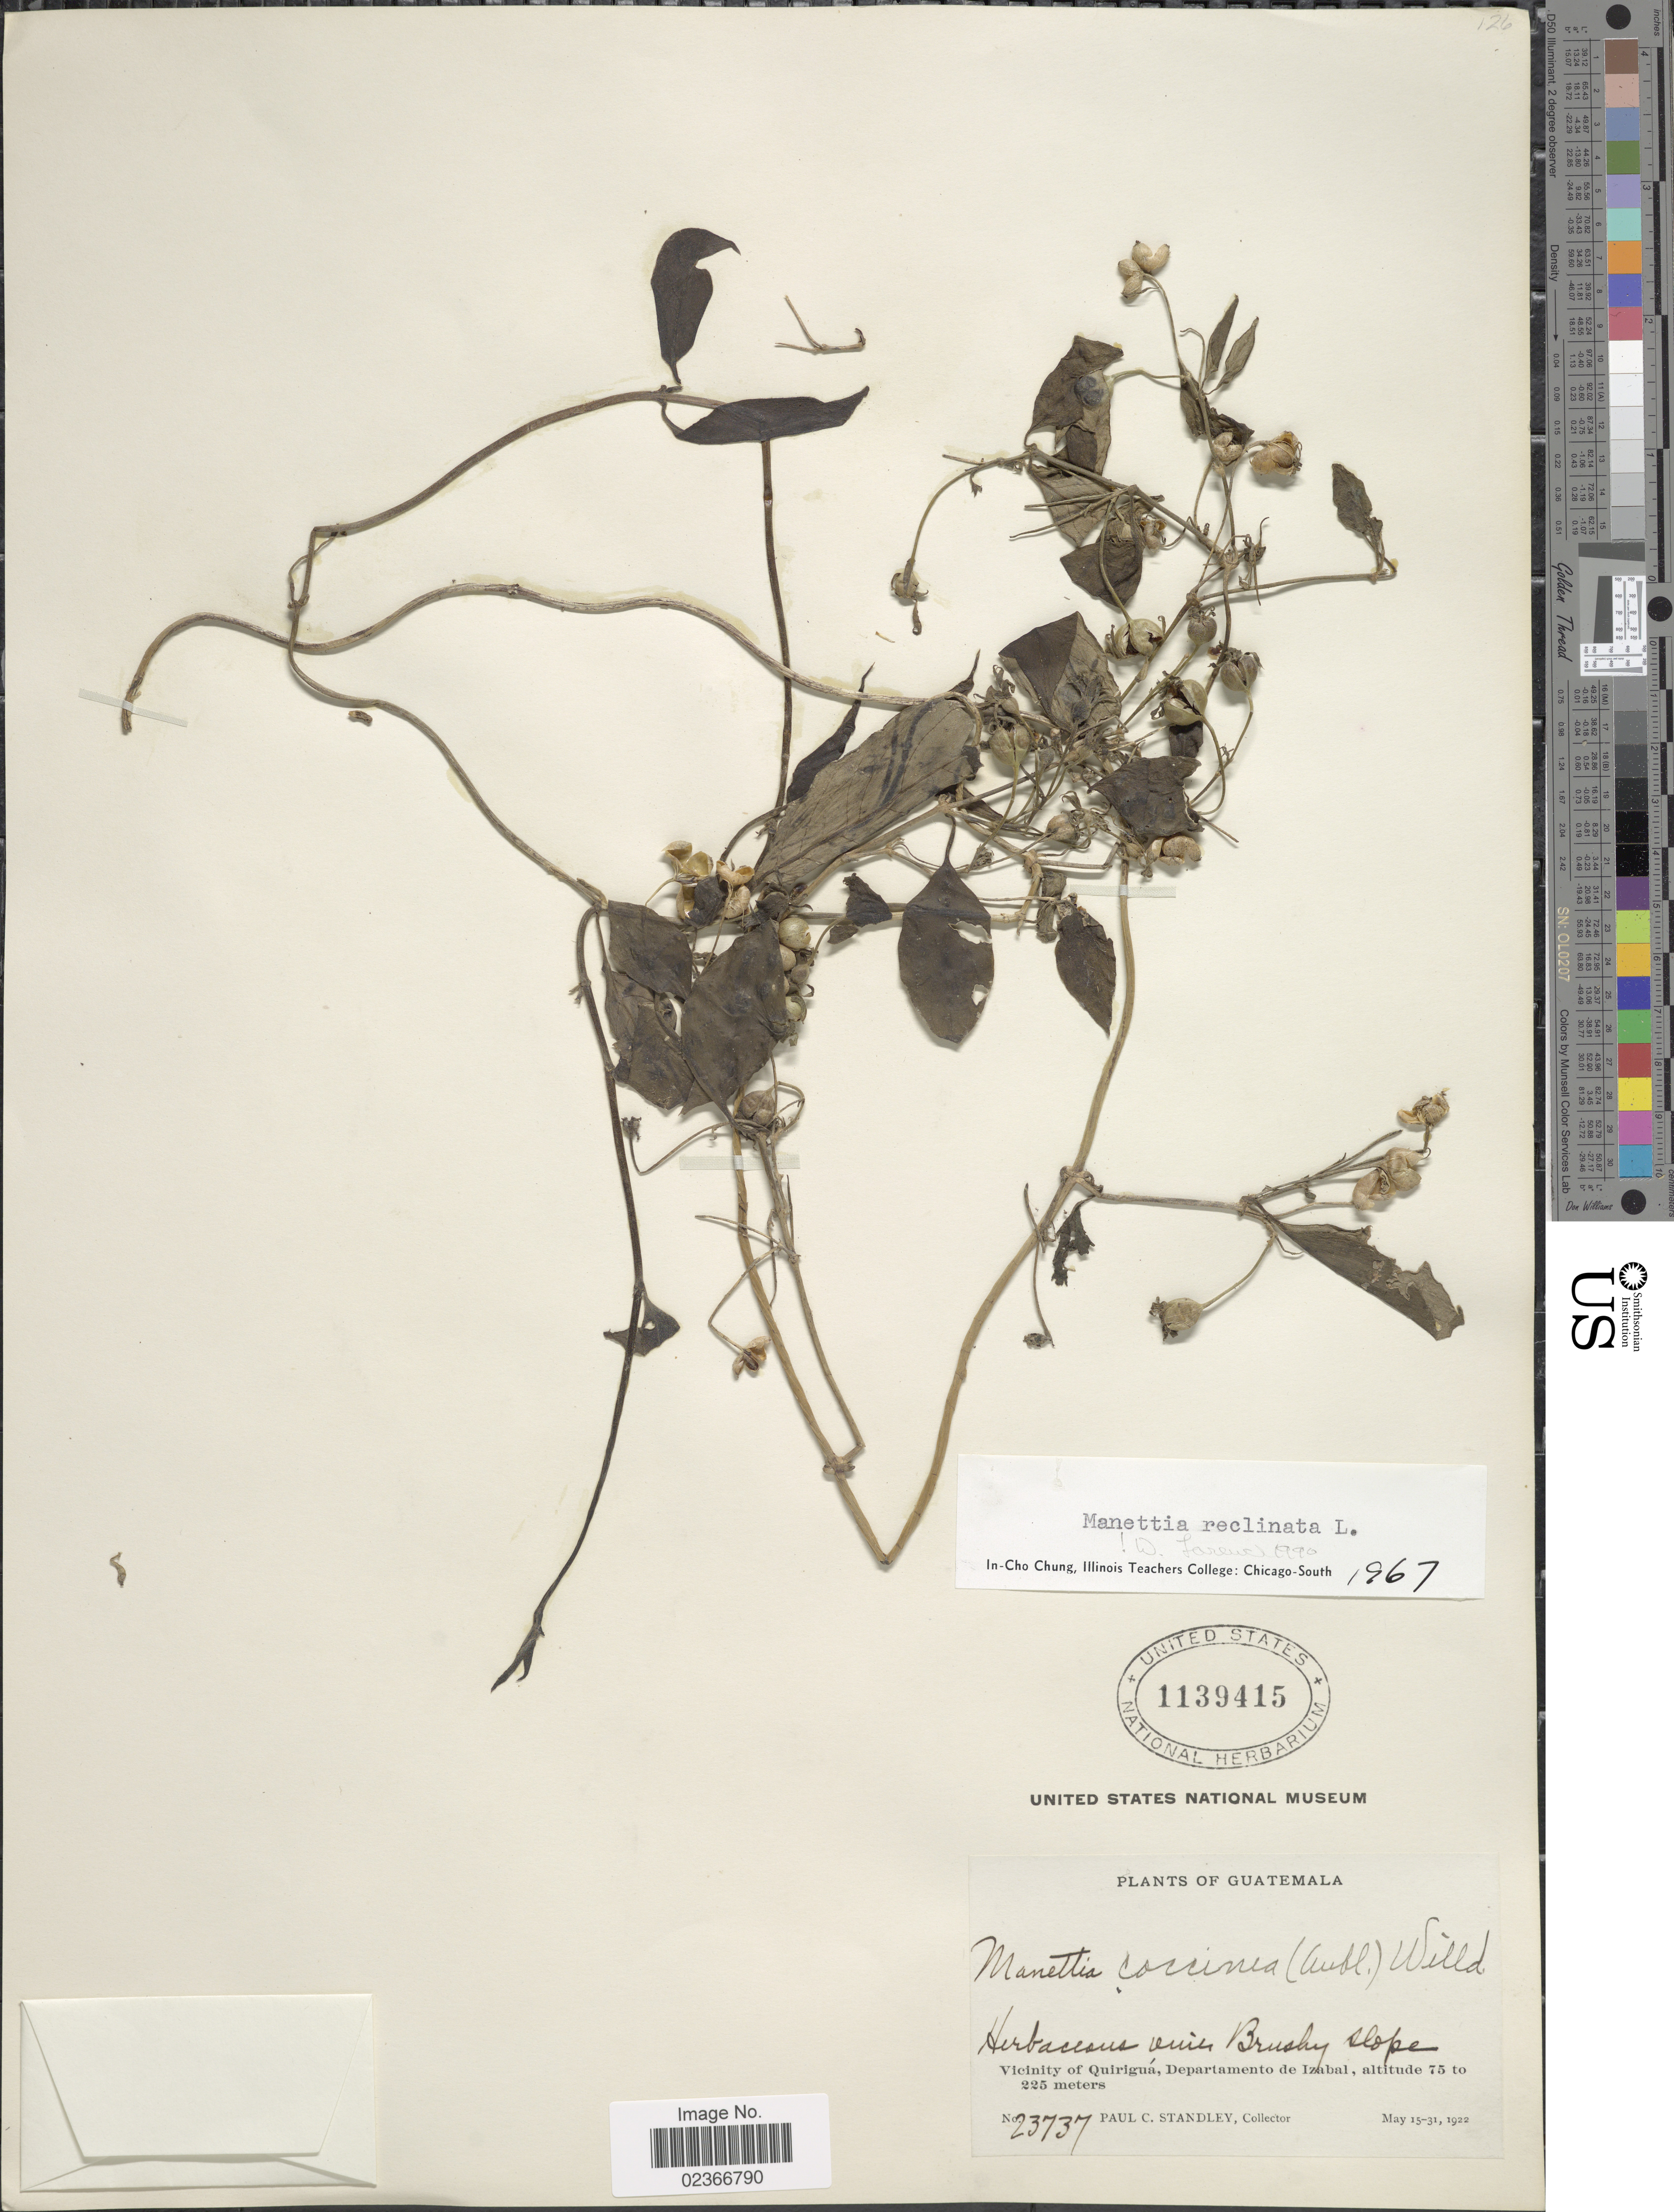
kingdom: Plantae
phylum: Tracheophyta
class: Magnoliopsida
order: Gentianales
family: Rubiaceae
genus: Manettia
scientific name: Manettia reclinata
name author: L.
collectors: P. C. Standley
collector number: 23737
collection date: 1922-05-15/1922-05-31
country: Guatemala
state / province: Izabal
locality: Vicinity of Quirigua, Departamento de Izabal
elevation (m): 75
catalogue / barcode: US 1139415